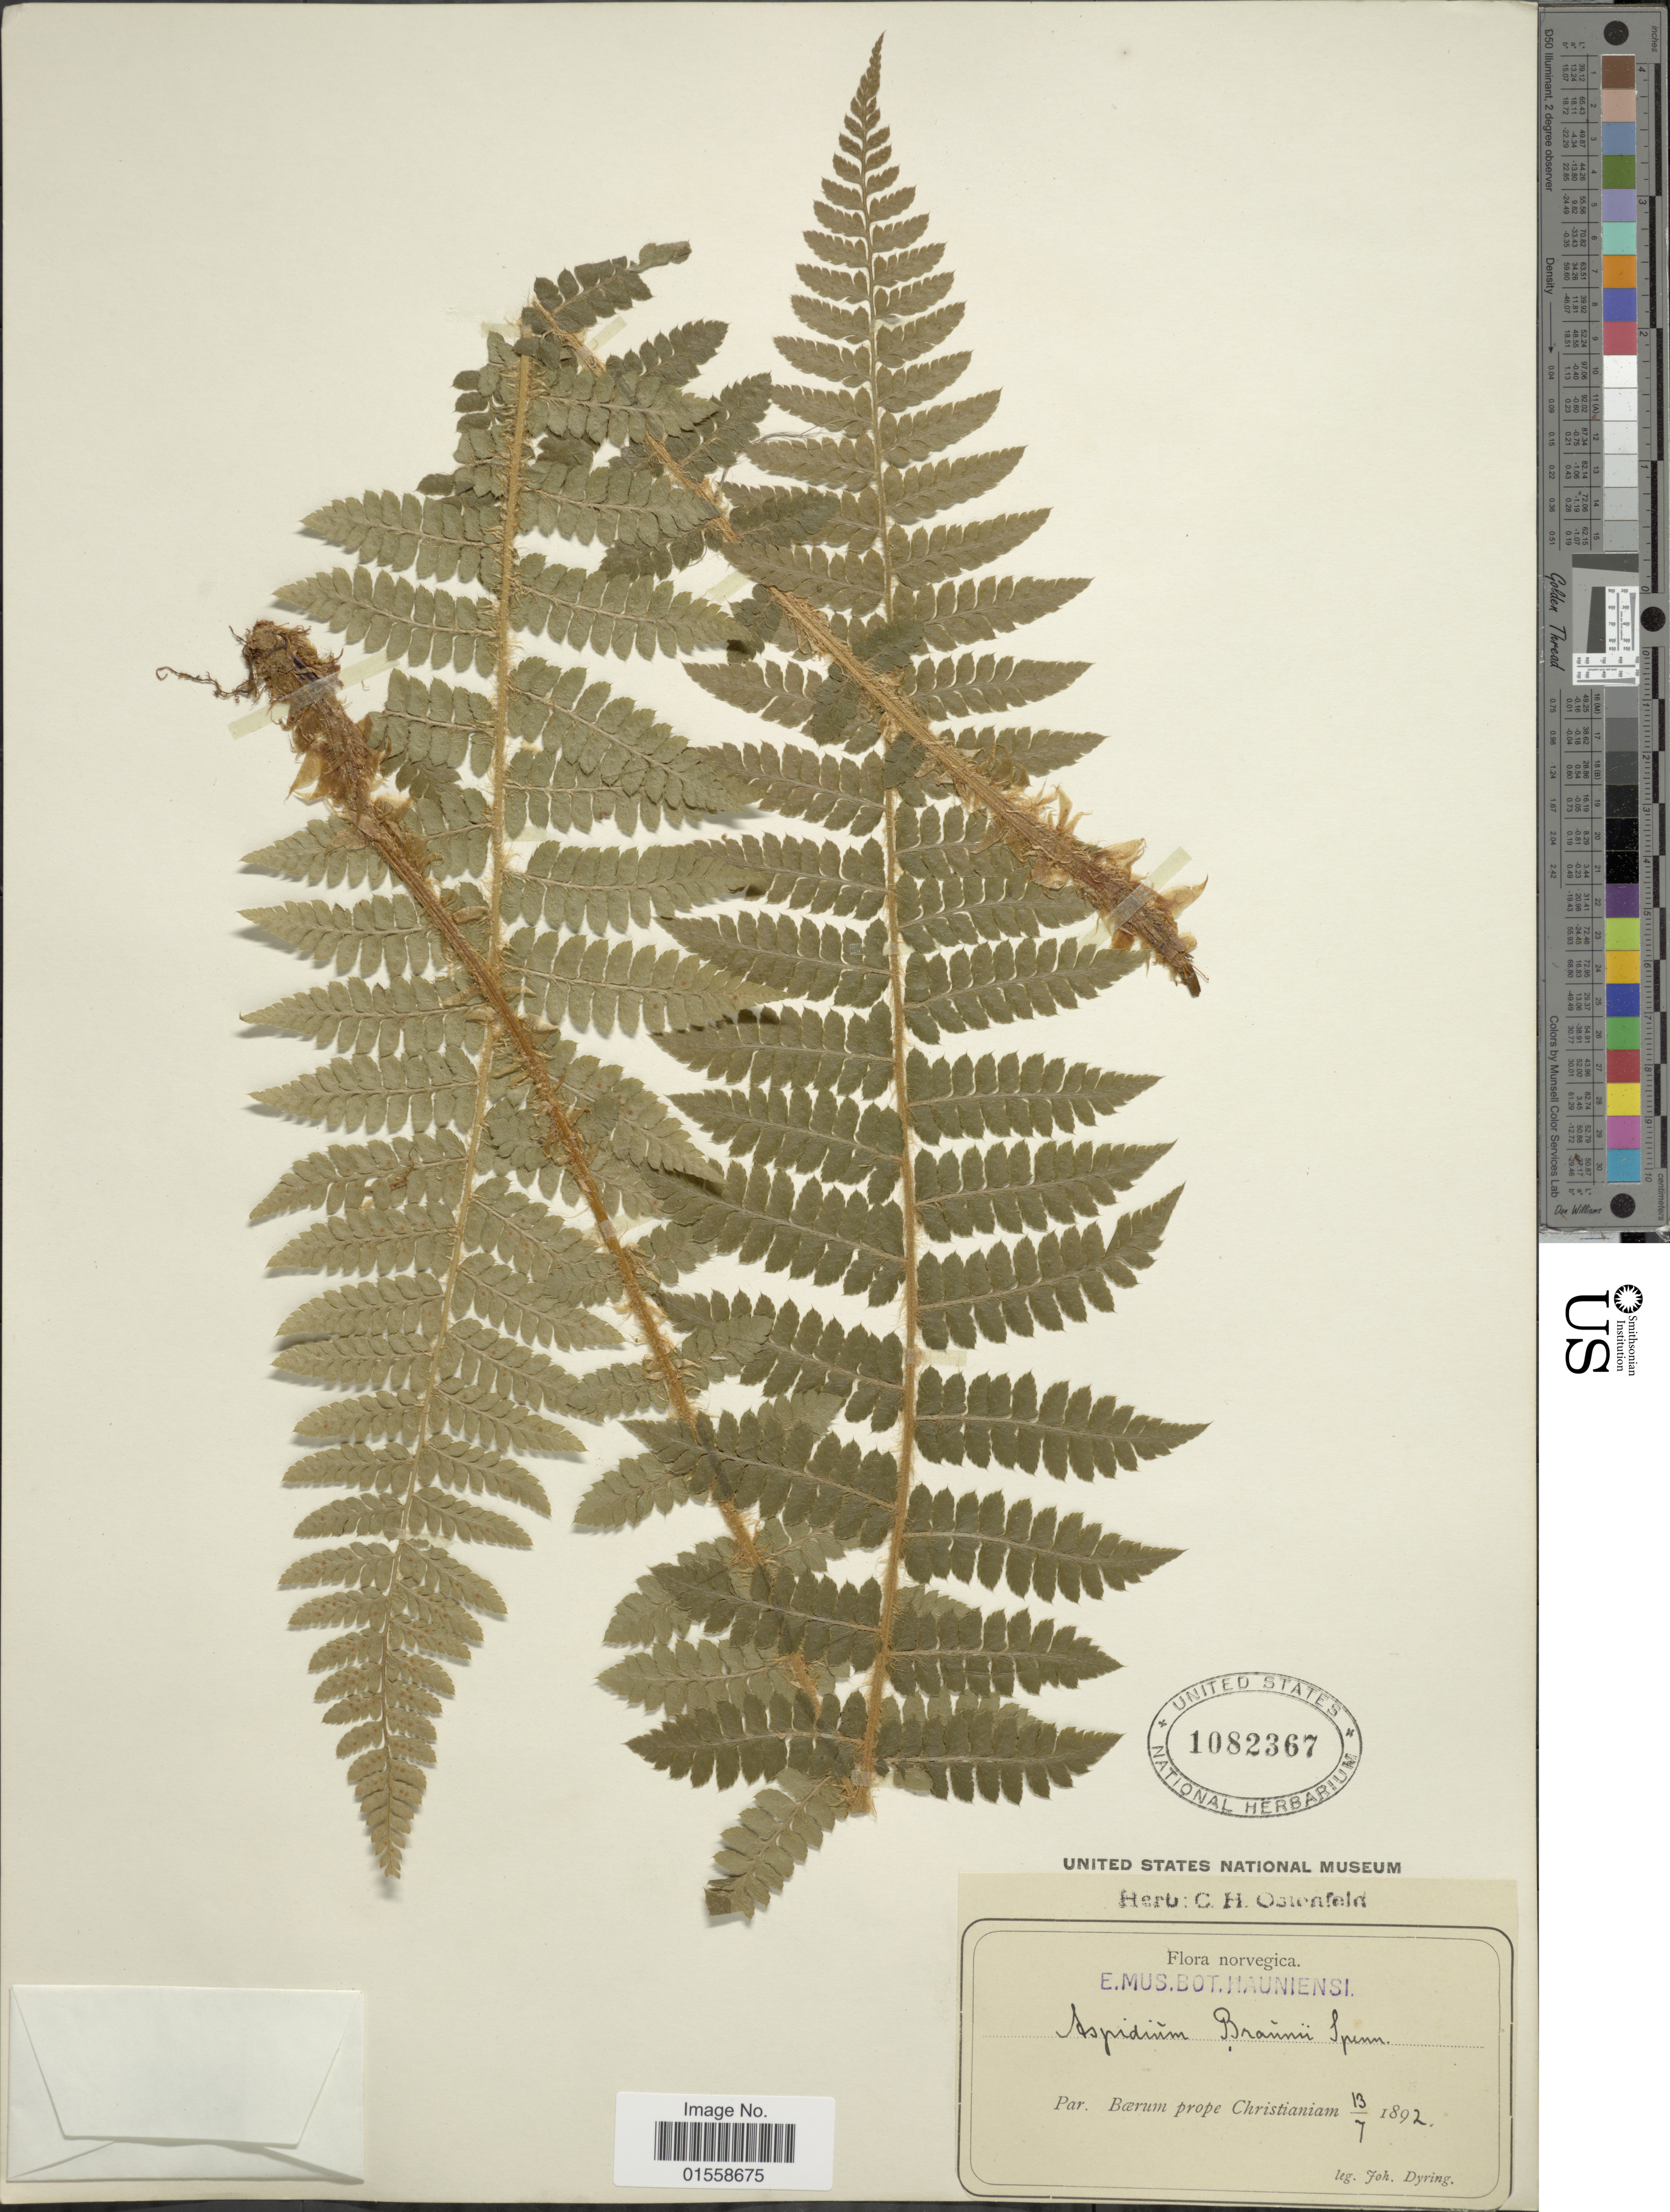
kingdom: Plantae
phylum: Tracheophyta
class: Polypodiopsida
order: Polypodiales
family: Dryopteridaceae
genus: Polystichum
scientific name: Polystichum braunii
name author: (Spenn.) Fée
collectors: J. Drying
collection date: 1892-07-13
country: Norway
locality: Norvegica. Par Baerum prope Christianiam.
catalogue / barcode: US 1082367